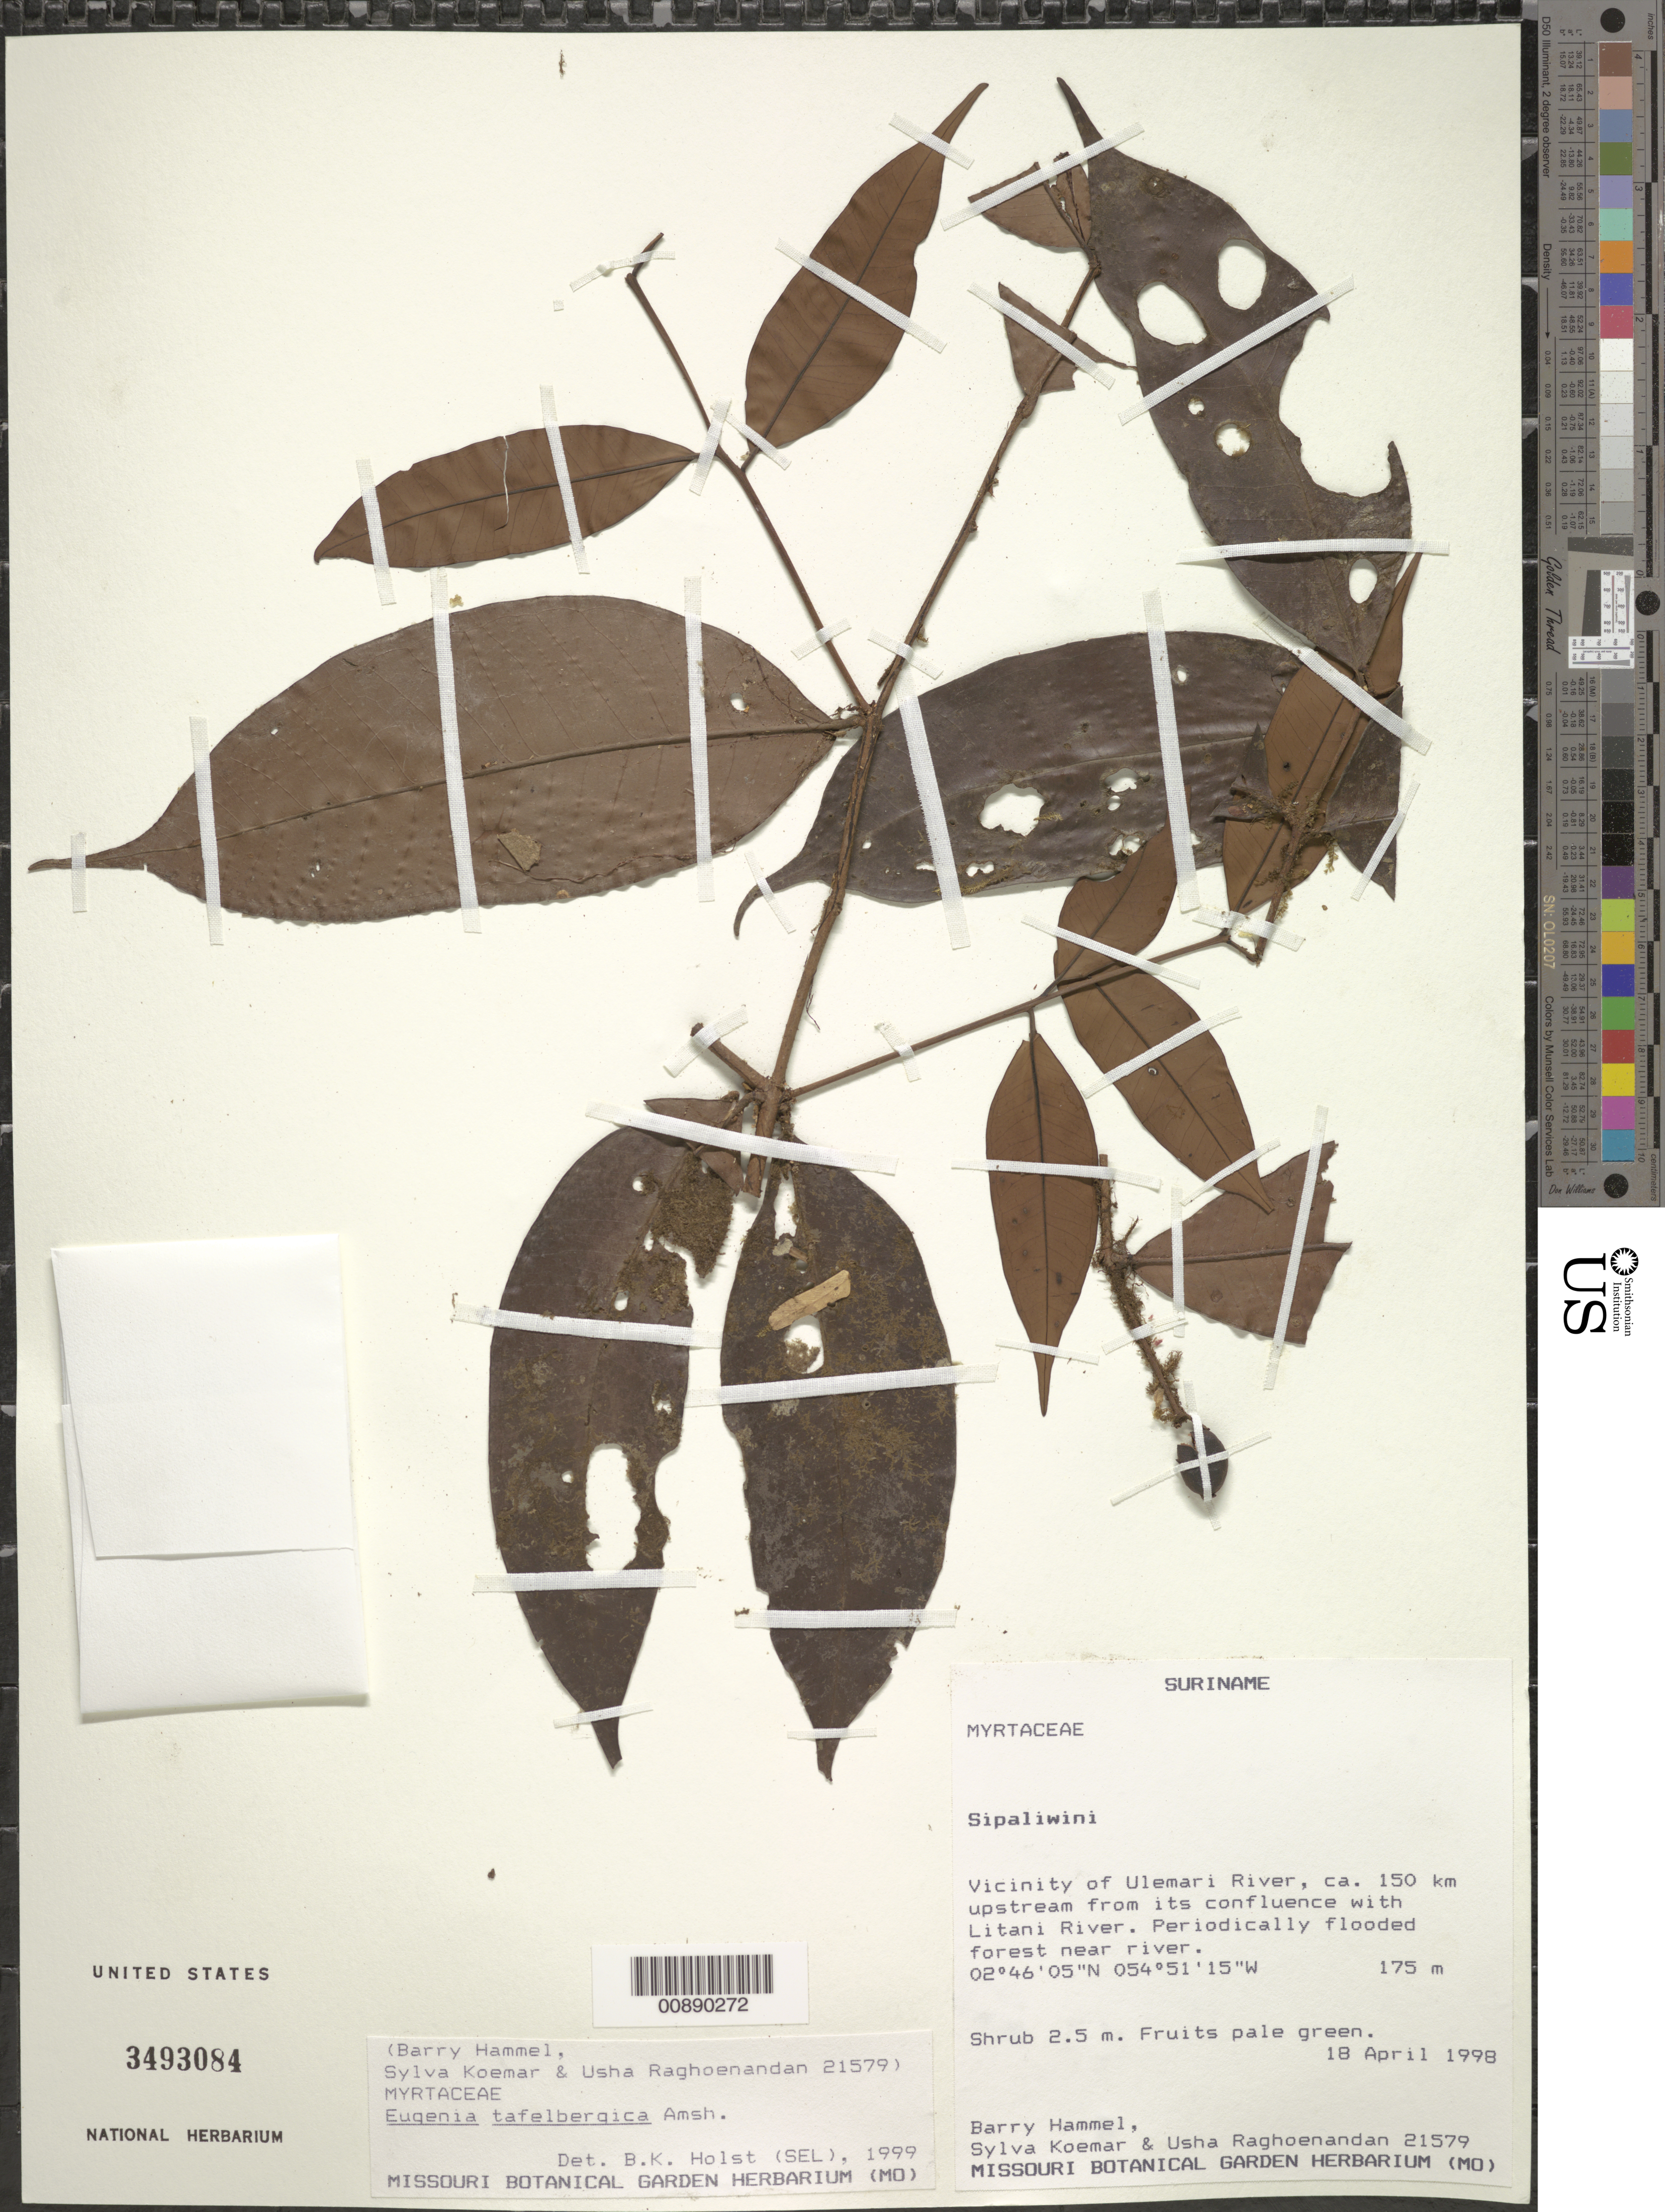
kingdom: Plantae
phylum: Tracheophyta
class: Magnoliopsida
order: Myrtales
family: Myrtaceae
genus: Eugenia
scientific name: Eugenia tafelbergica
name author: Amshoff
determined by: Holst, Bruce K.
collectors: B. Hammel, S. Koemar & U. Raghoenandan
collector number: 21579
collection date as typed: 18-Apr-98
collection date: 1998-04-18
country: Suriname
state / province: Sipaliwini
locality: Ulemari R., ca. 150 km upstream from confl. with Litani R.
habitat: Periodically flooded forest near river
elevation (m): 175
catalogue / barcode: US 3493084